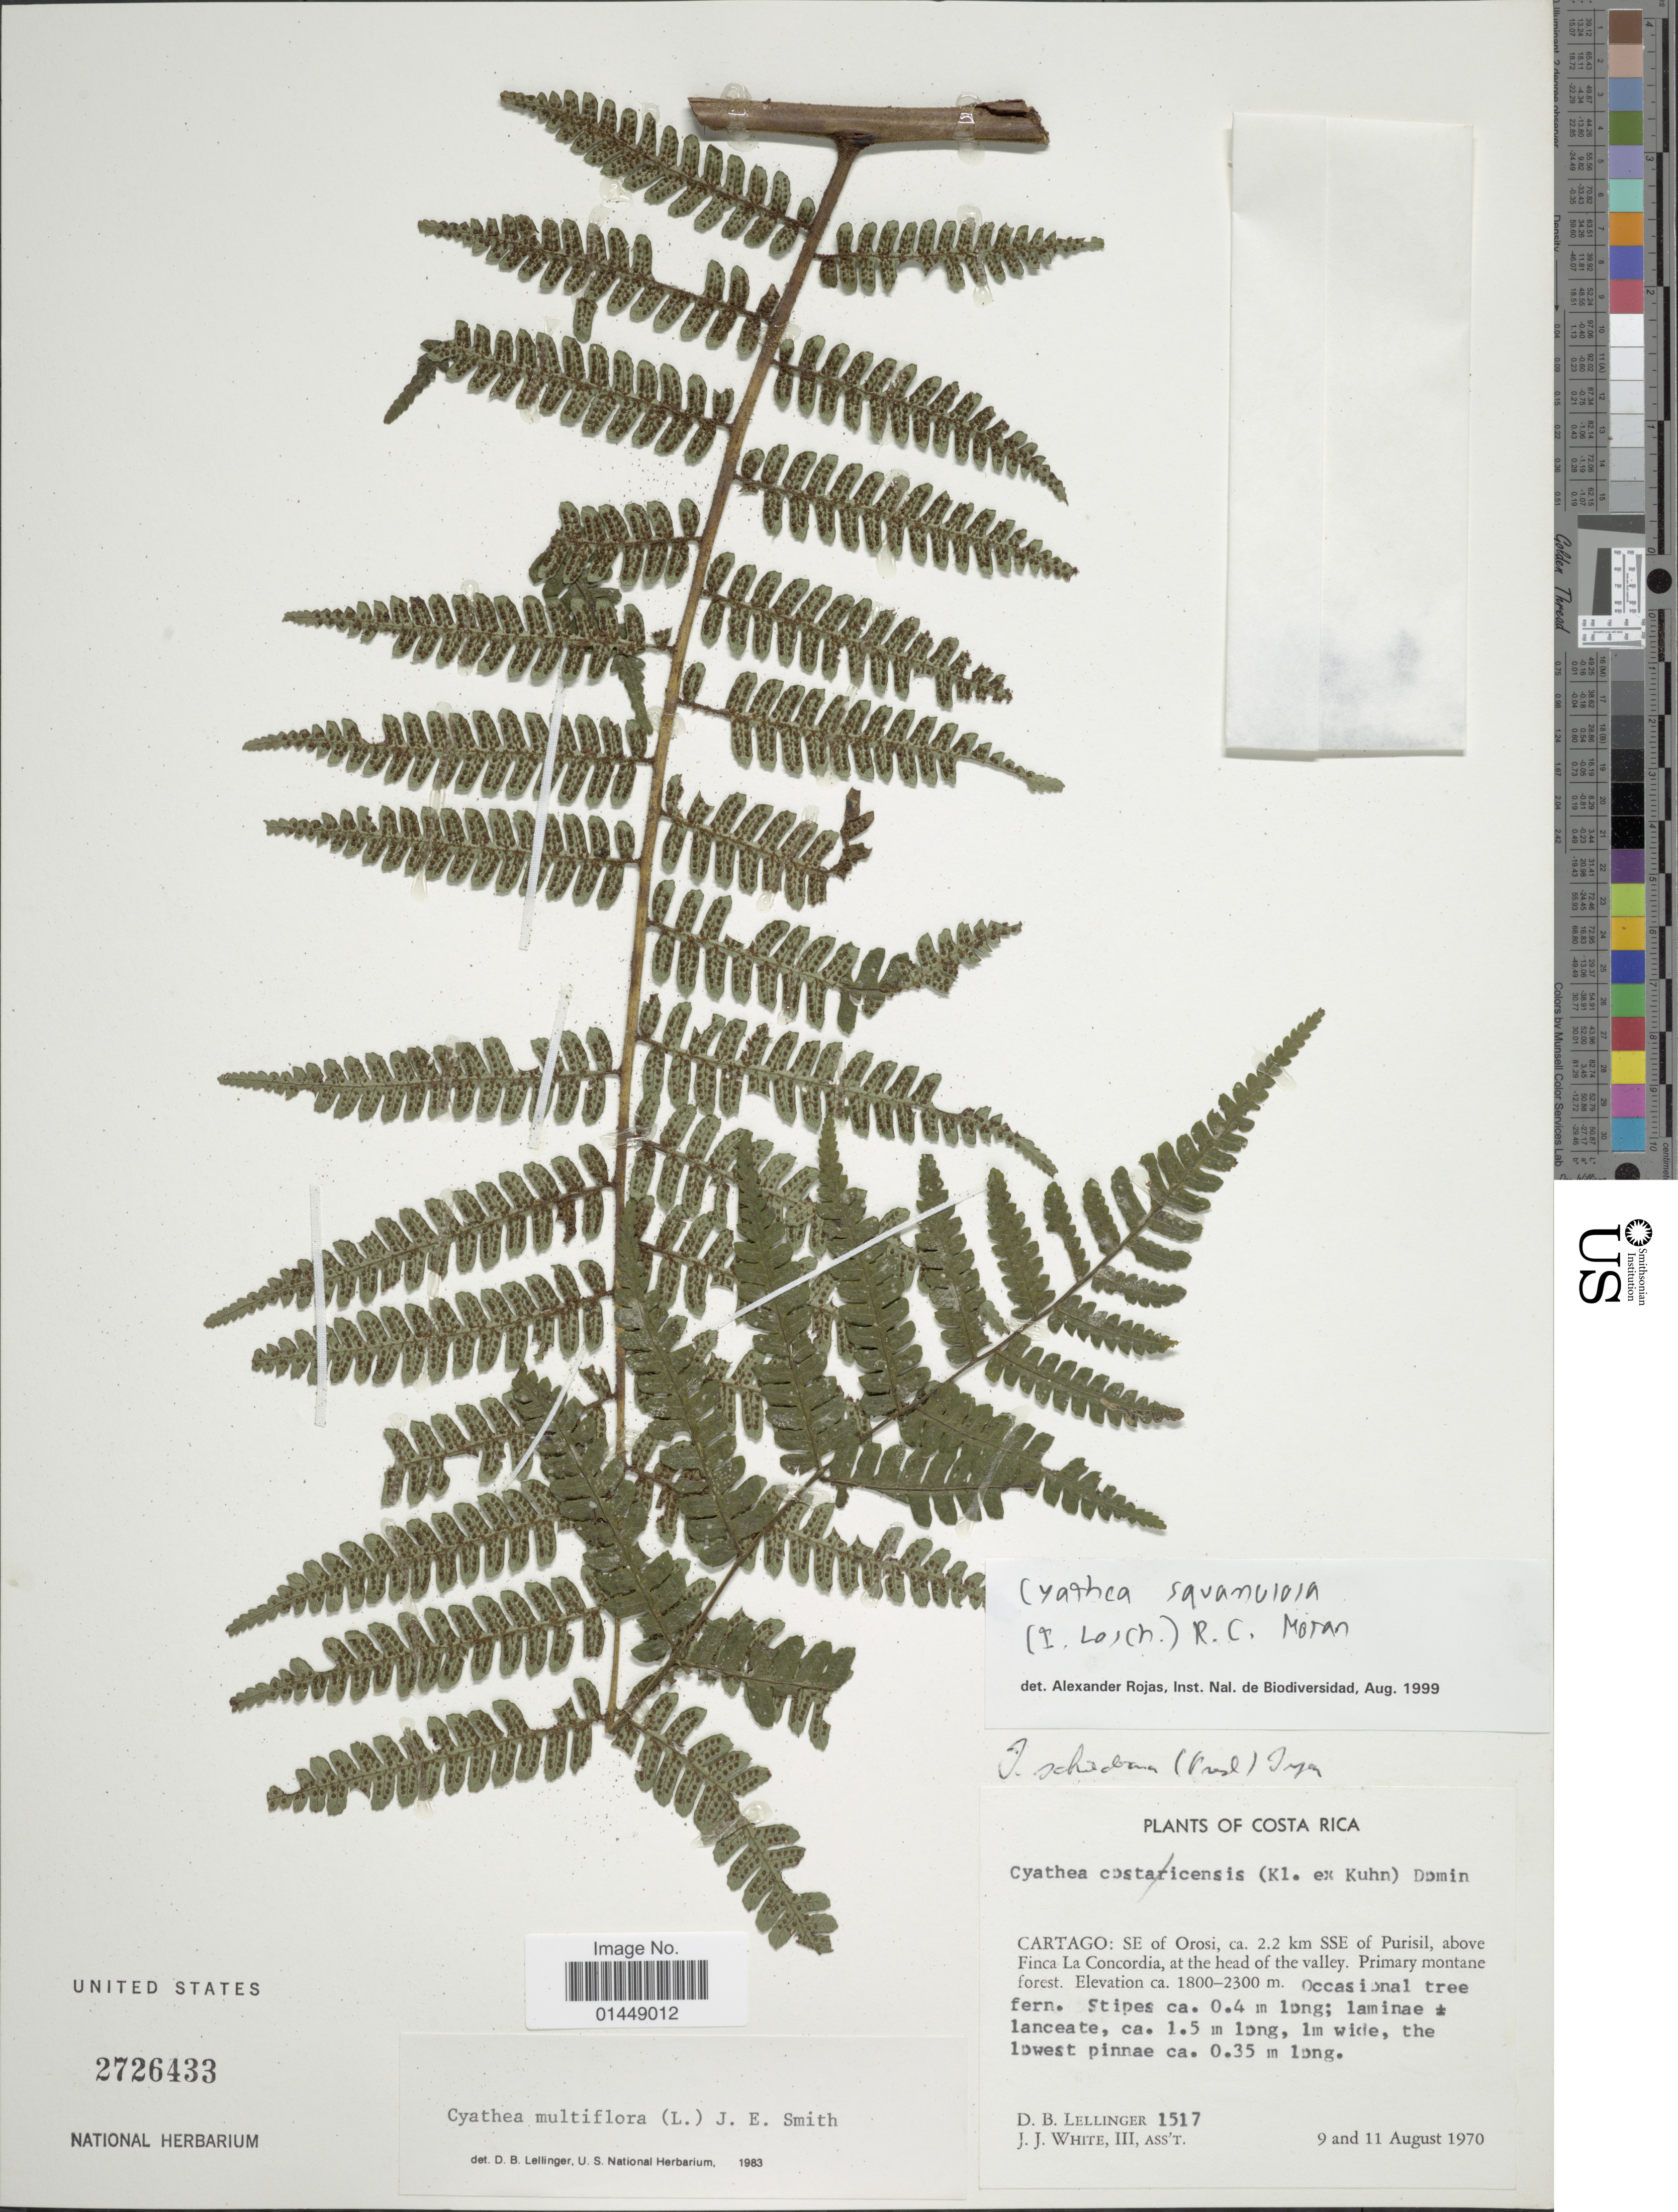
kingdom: Plantae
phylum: Tracheophyta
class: Polypodiopsida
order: Cyatheales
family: Cyatheaceae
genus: Cyathea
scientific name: Cyathea multiflora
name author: Sm.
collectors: D. B. Lellinger & J. J. White III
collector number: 1517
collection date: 1970-08-09/1970-08-11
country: Costa Rica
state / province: Cartago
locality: Cartago: SE of Orosi, ca. 2.2 km SSE of Purisil, above Finca La Concordia, at the head of the valley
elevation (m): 1800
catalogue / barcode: US 2726433